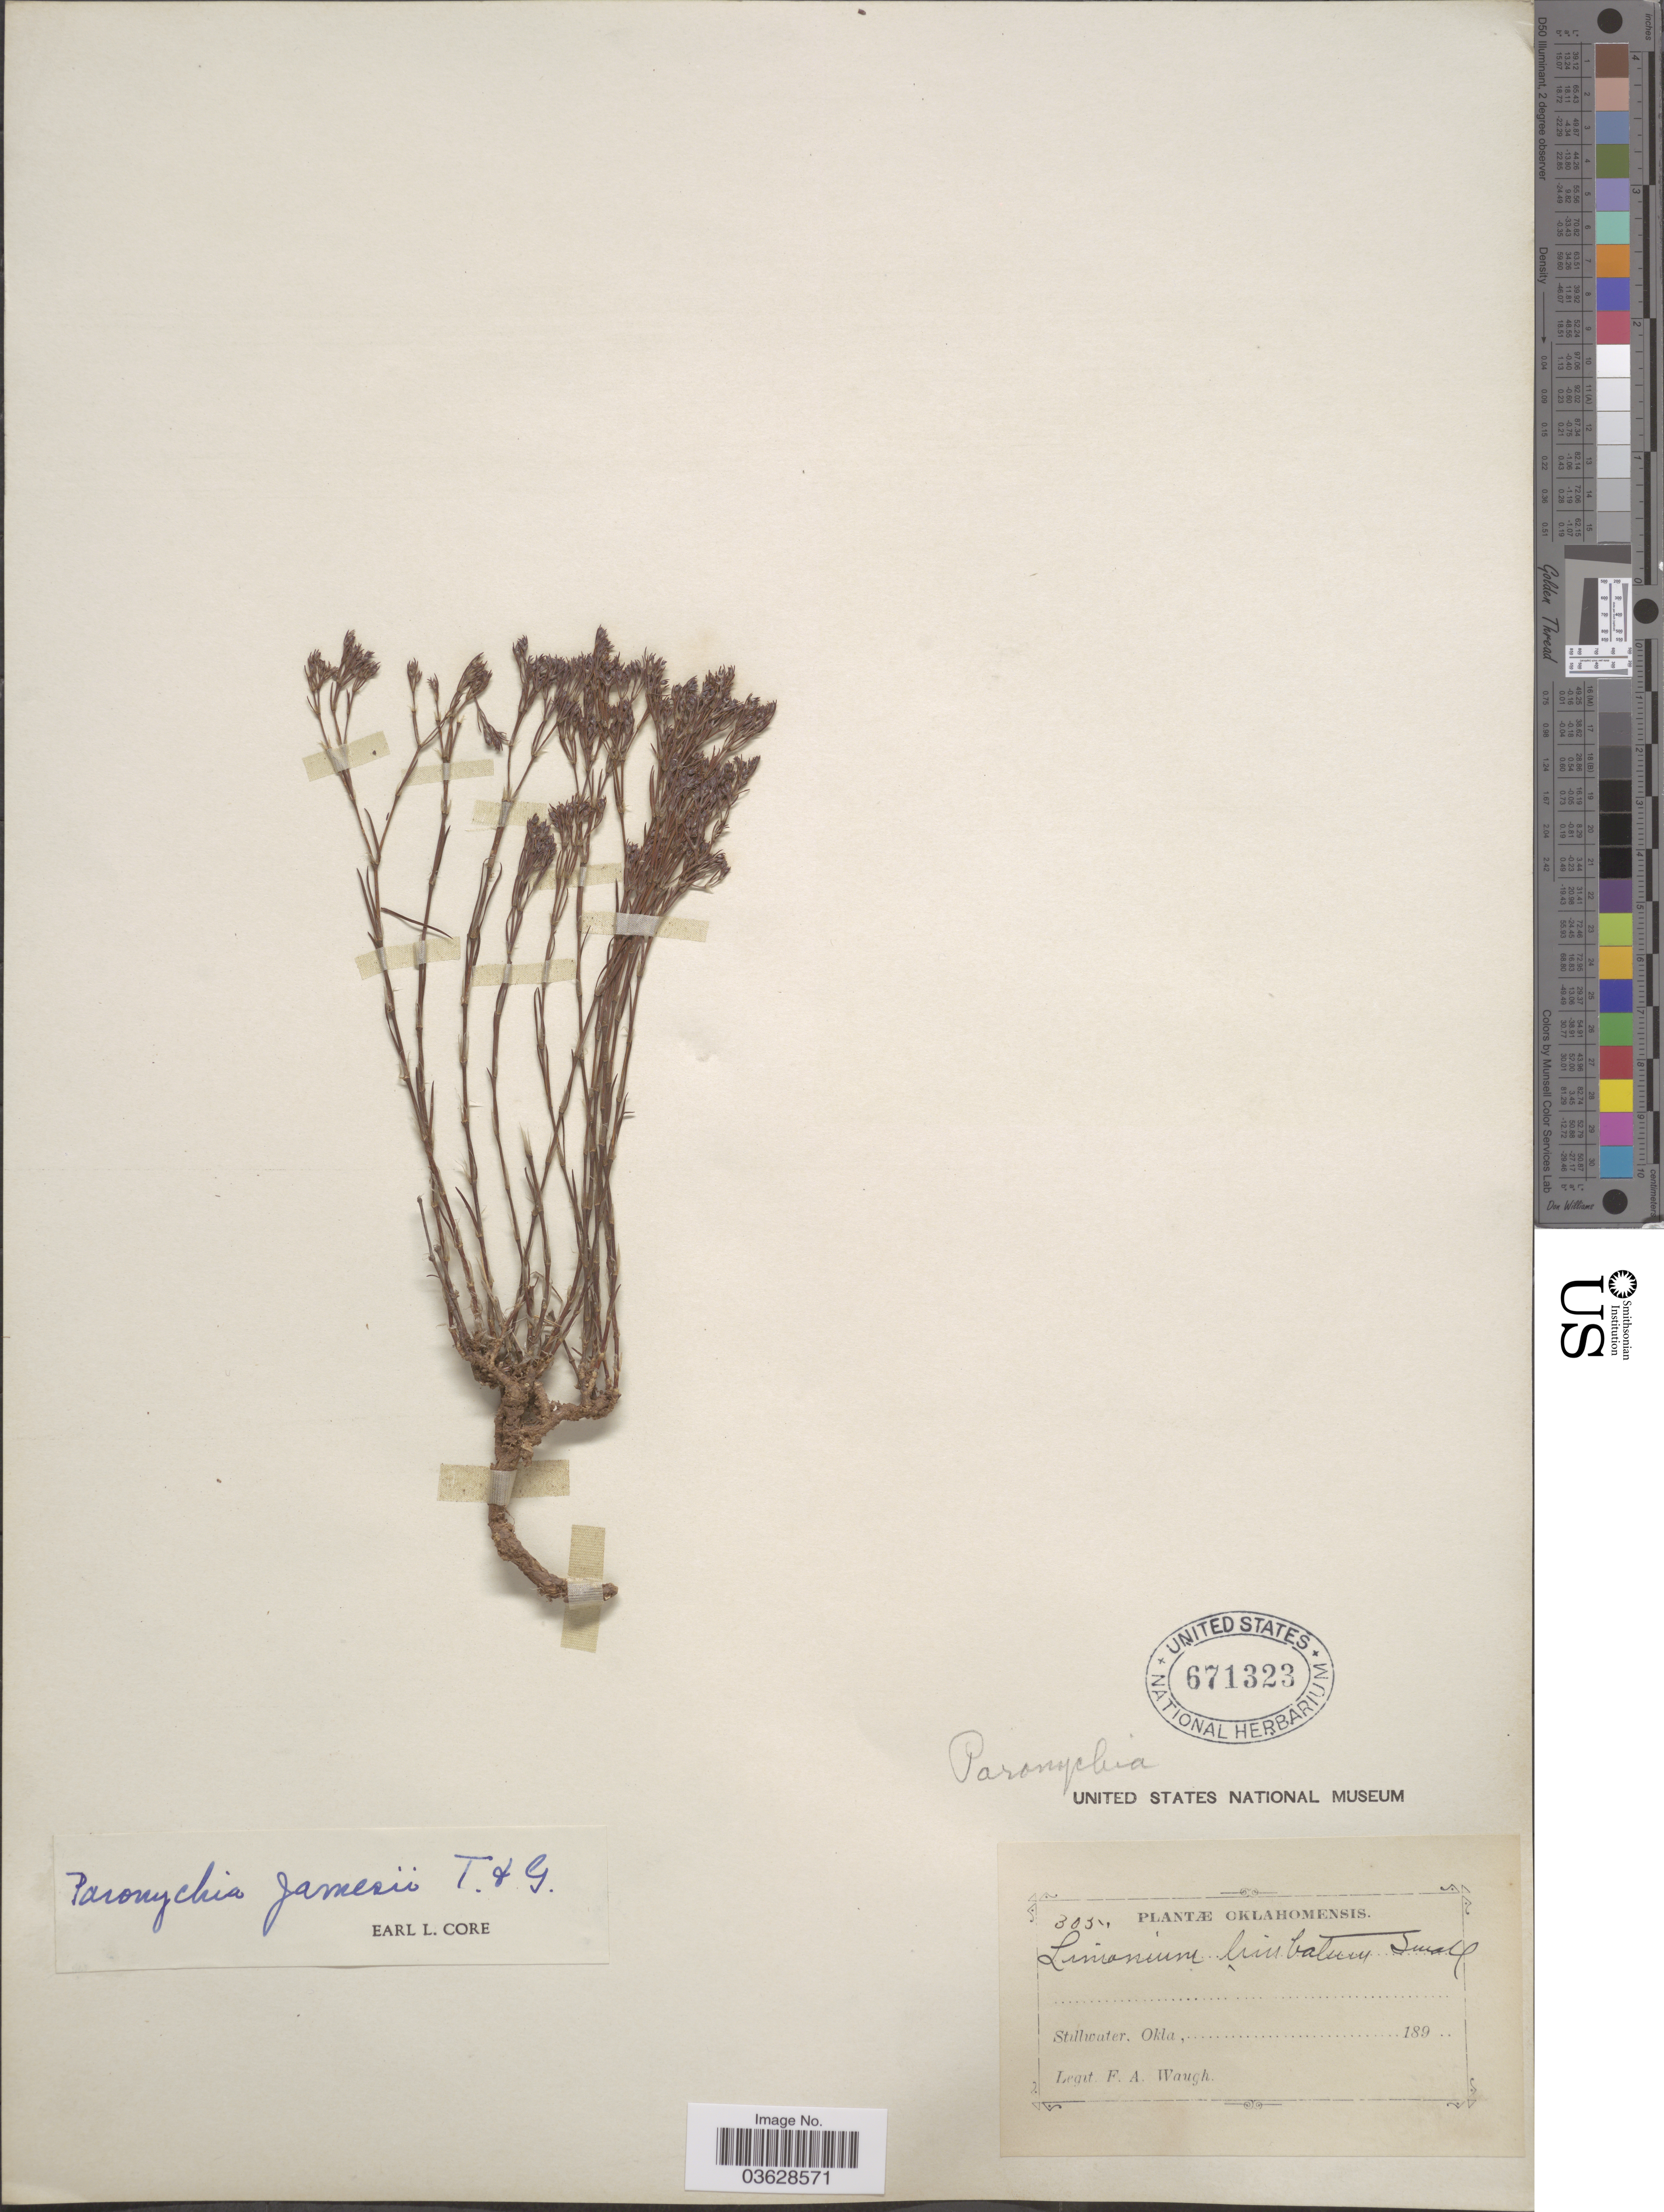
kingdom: Plantae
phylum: Tracheophyta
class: Magnoliopsida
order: Caryophyllales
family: Caryophyllaceae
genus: Paronychia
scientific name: Paronychia jamesii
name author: Torr. & A. Gray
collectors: F. Waugh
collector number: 305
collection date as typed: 189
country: United States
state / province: Oklahoma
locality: Stillwater.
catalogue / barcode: US 671323